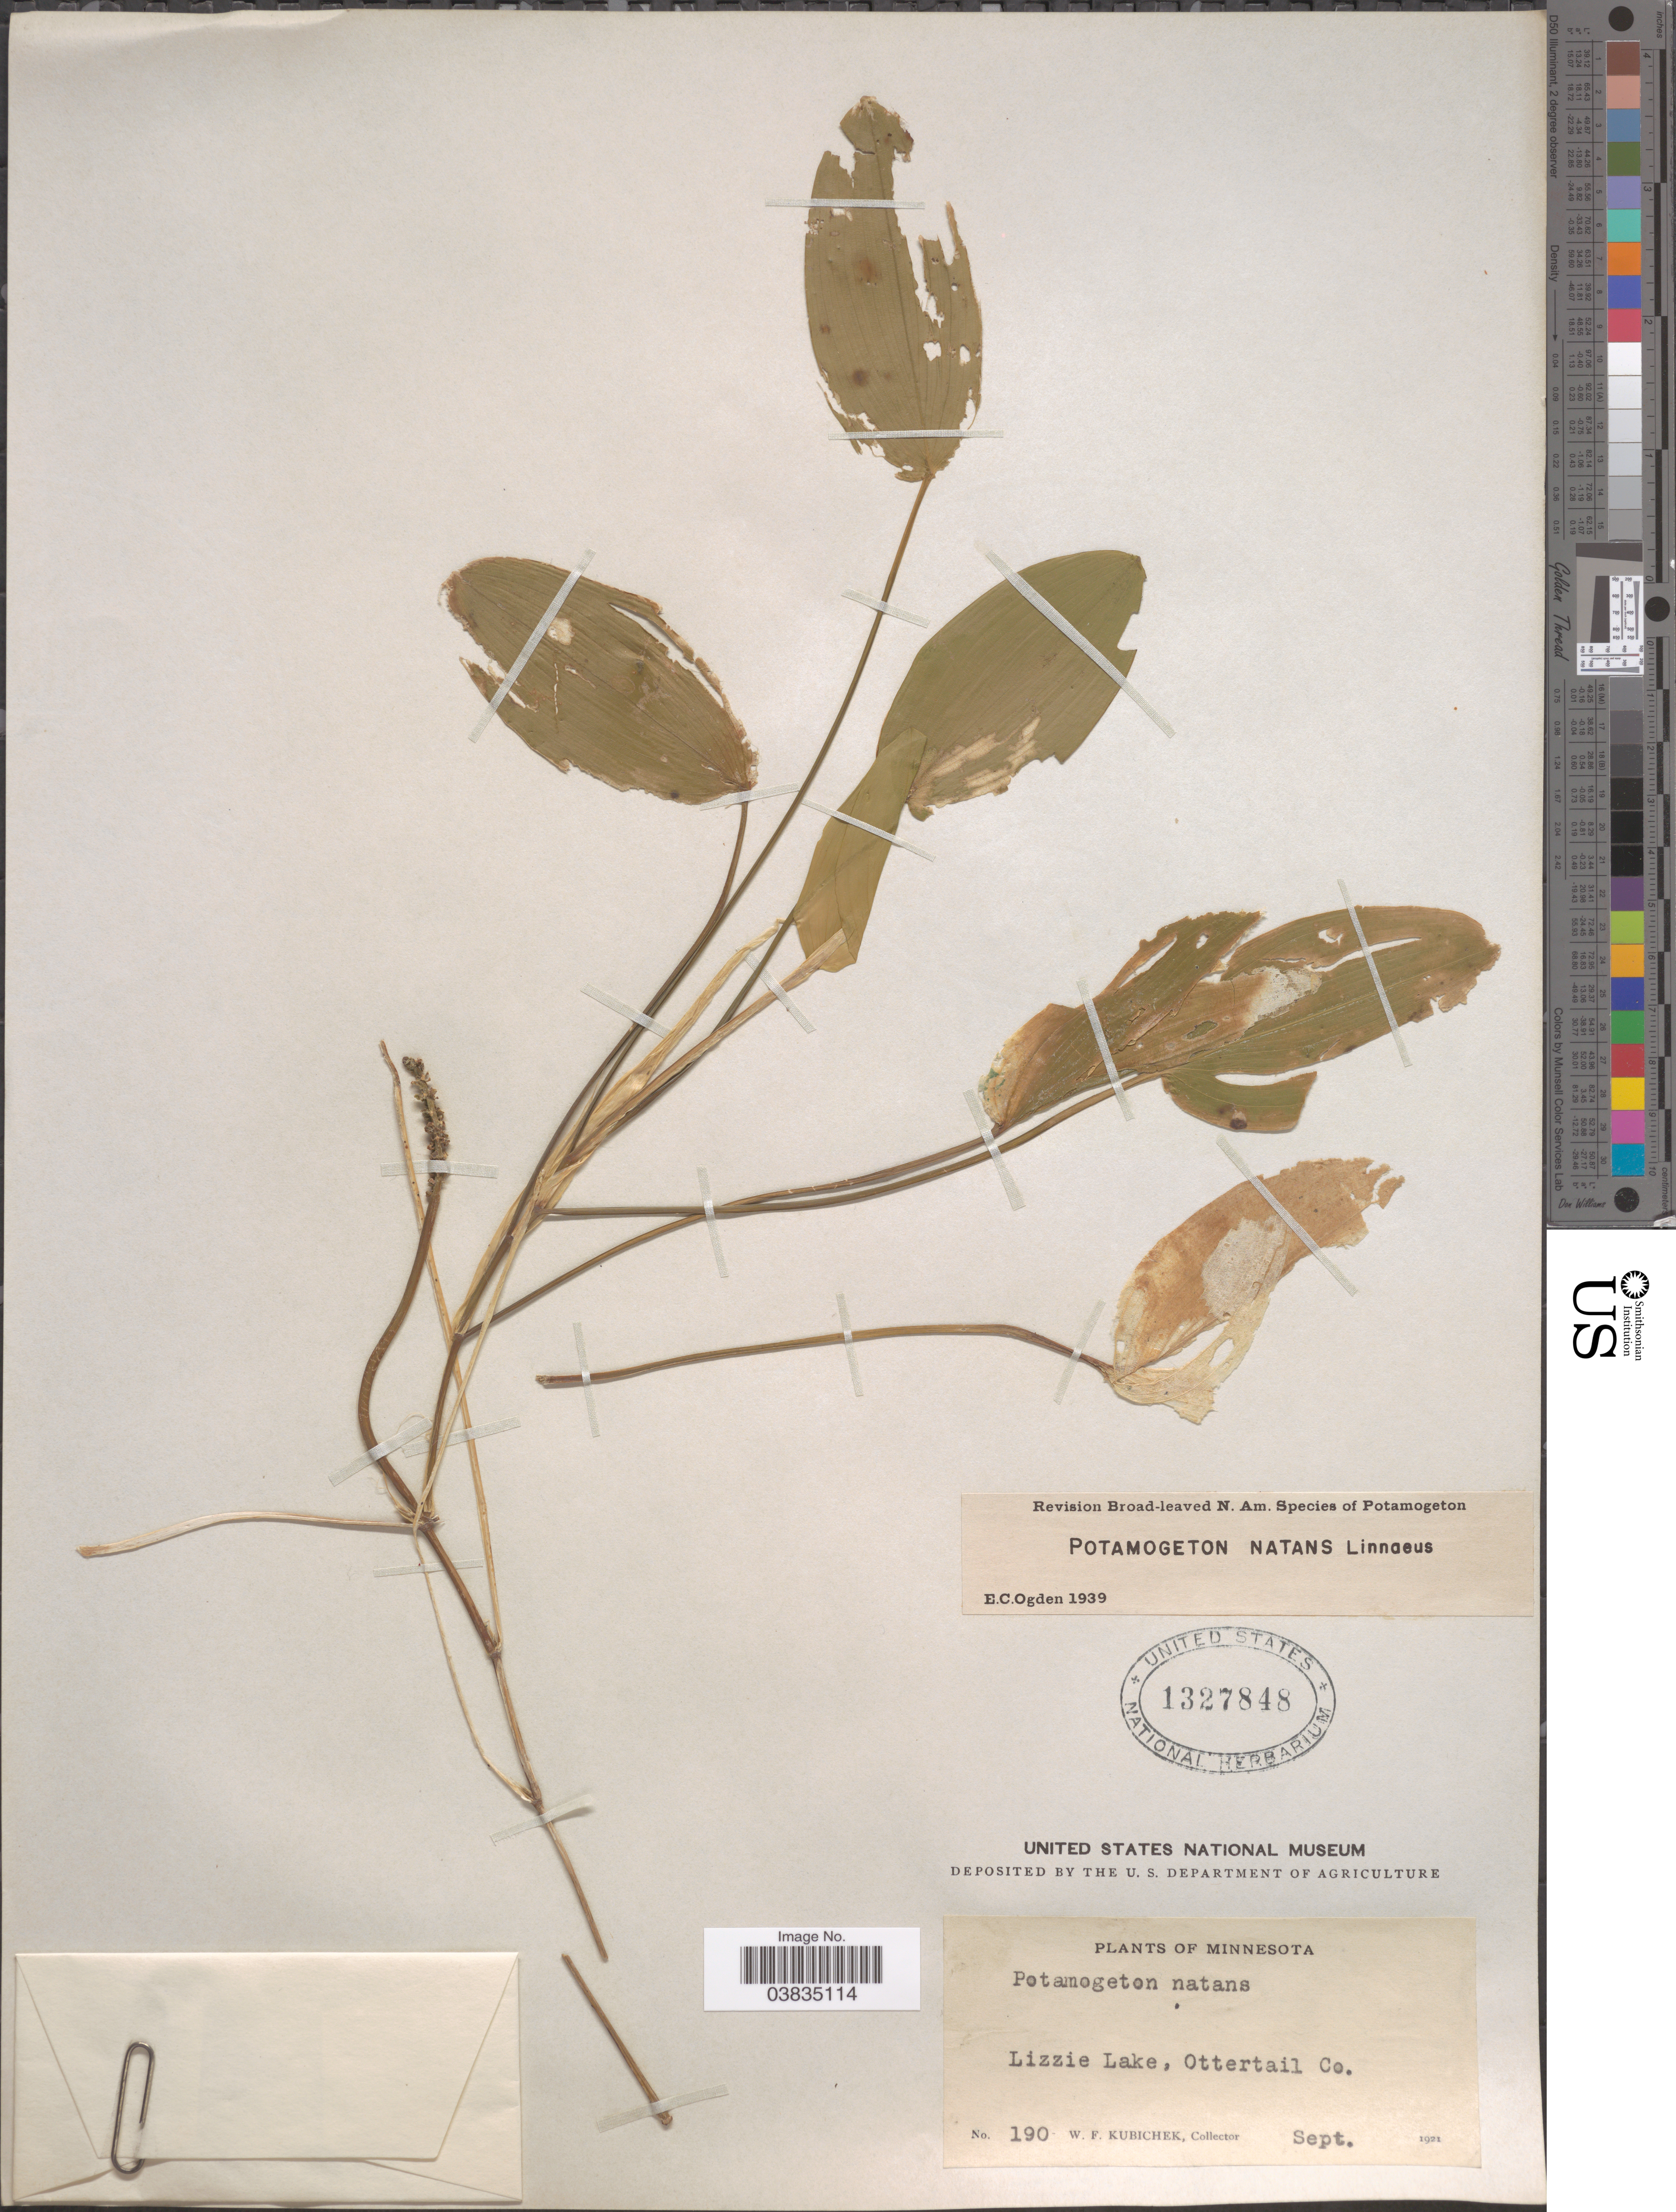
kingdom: Plantae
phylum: Tracheophyta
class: Liliopsida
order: Alismatales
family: Potamogetonaceae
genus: Potamogeton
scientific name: Potamogeton natans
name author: L.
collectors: W. Kubichek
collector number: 190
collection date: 1921-09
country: United States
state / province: Minnesota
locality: Lizzie Lake, Ottertail Co.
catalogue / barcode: US 1327848